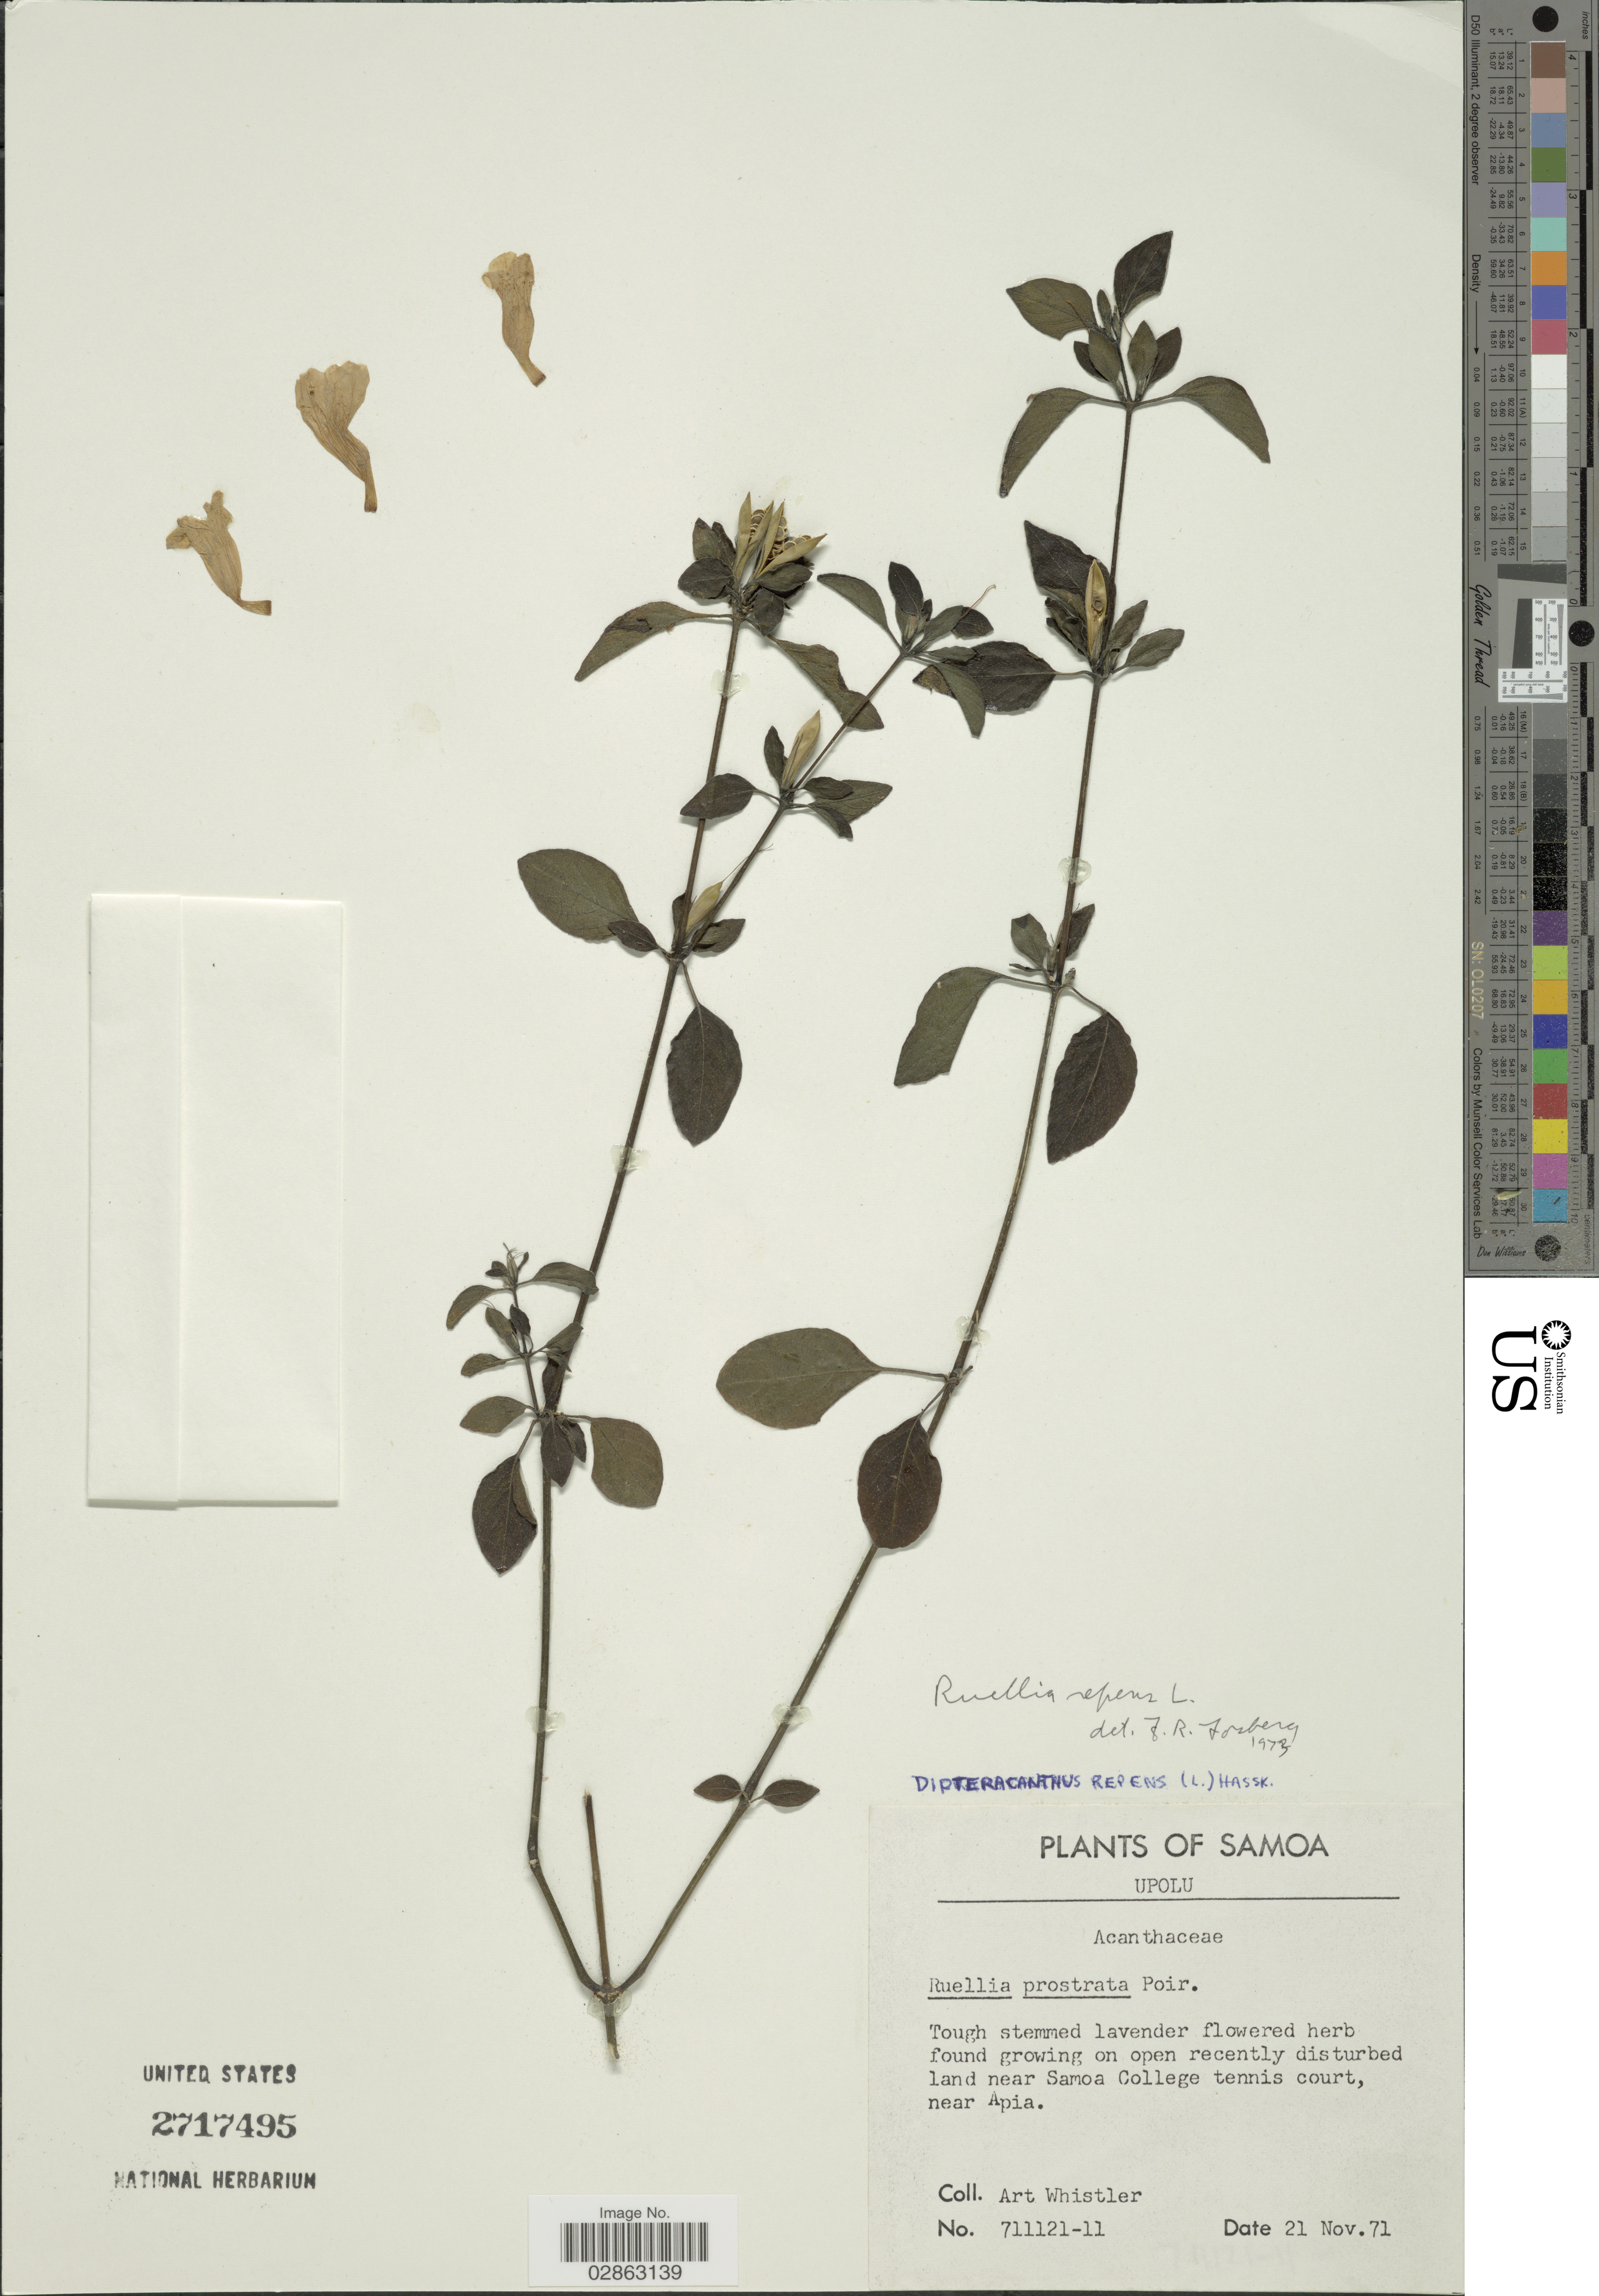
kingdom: Plantae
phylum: Tracheophyta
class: Magnoliopsida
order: Lamiales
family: Acanthaceae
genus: Ruellia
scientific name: Ruellia prostrata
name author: Poir.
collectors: A. Whistler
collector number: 711121-11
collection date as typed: Transcribed d/m/y: 21/11/71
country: Samoa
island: Upolu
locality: Upolu. Near Samoa College tennis court, near Apia.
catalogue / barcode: US 2717495